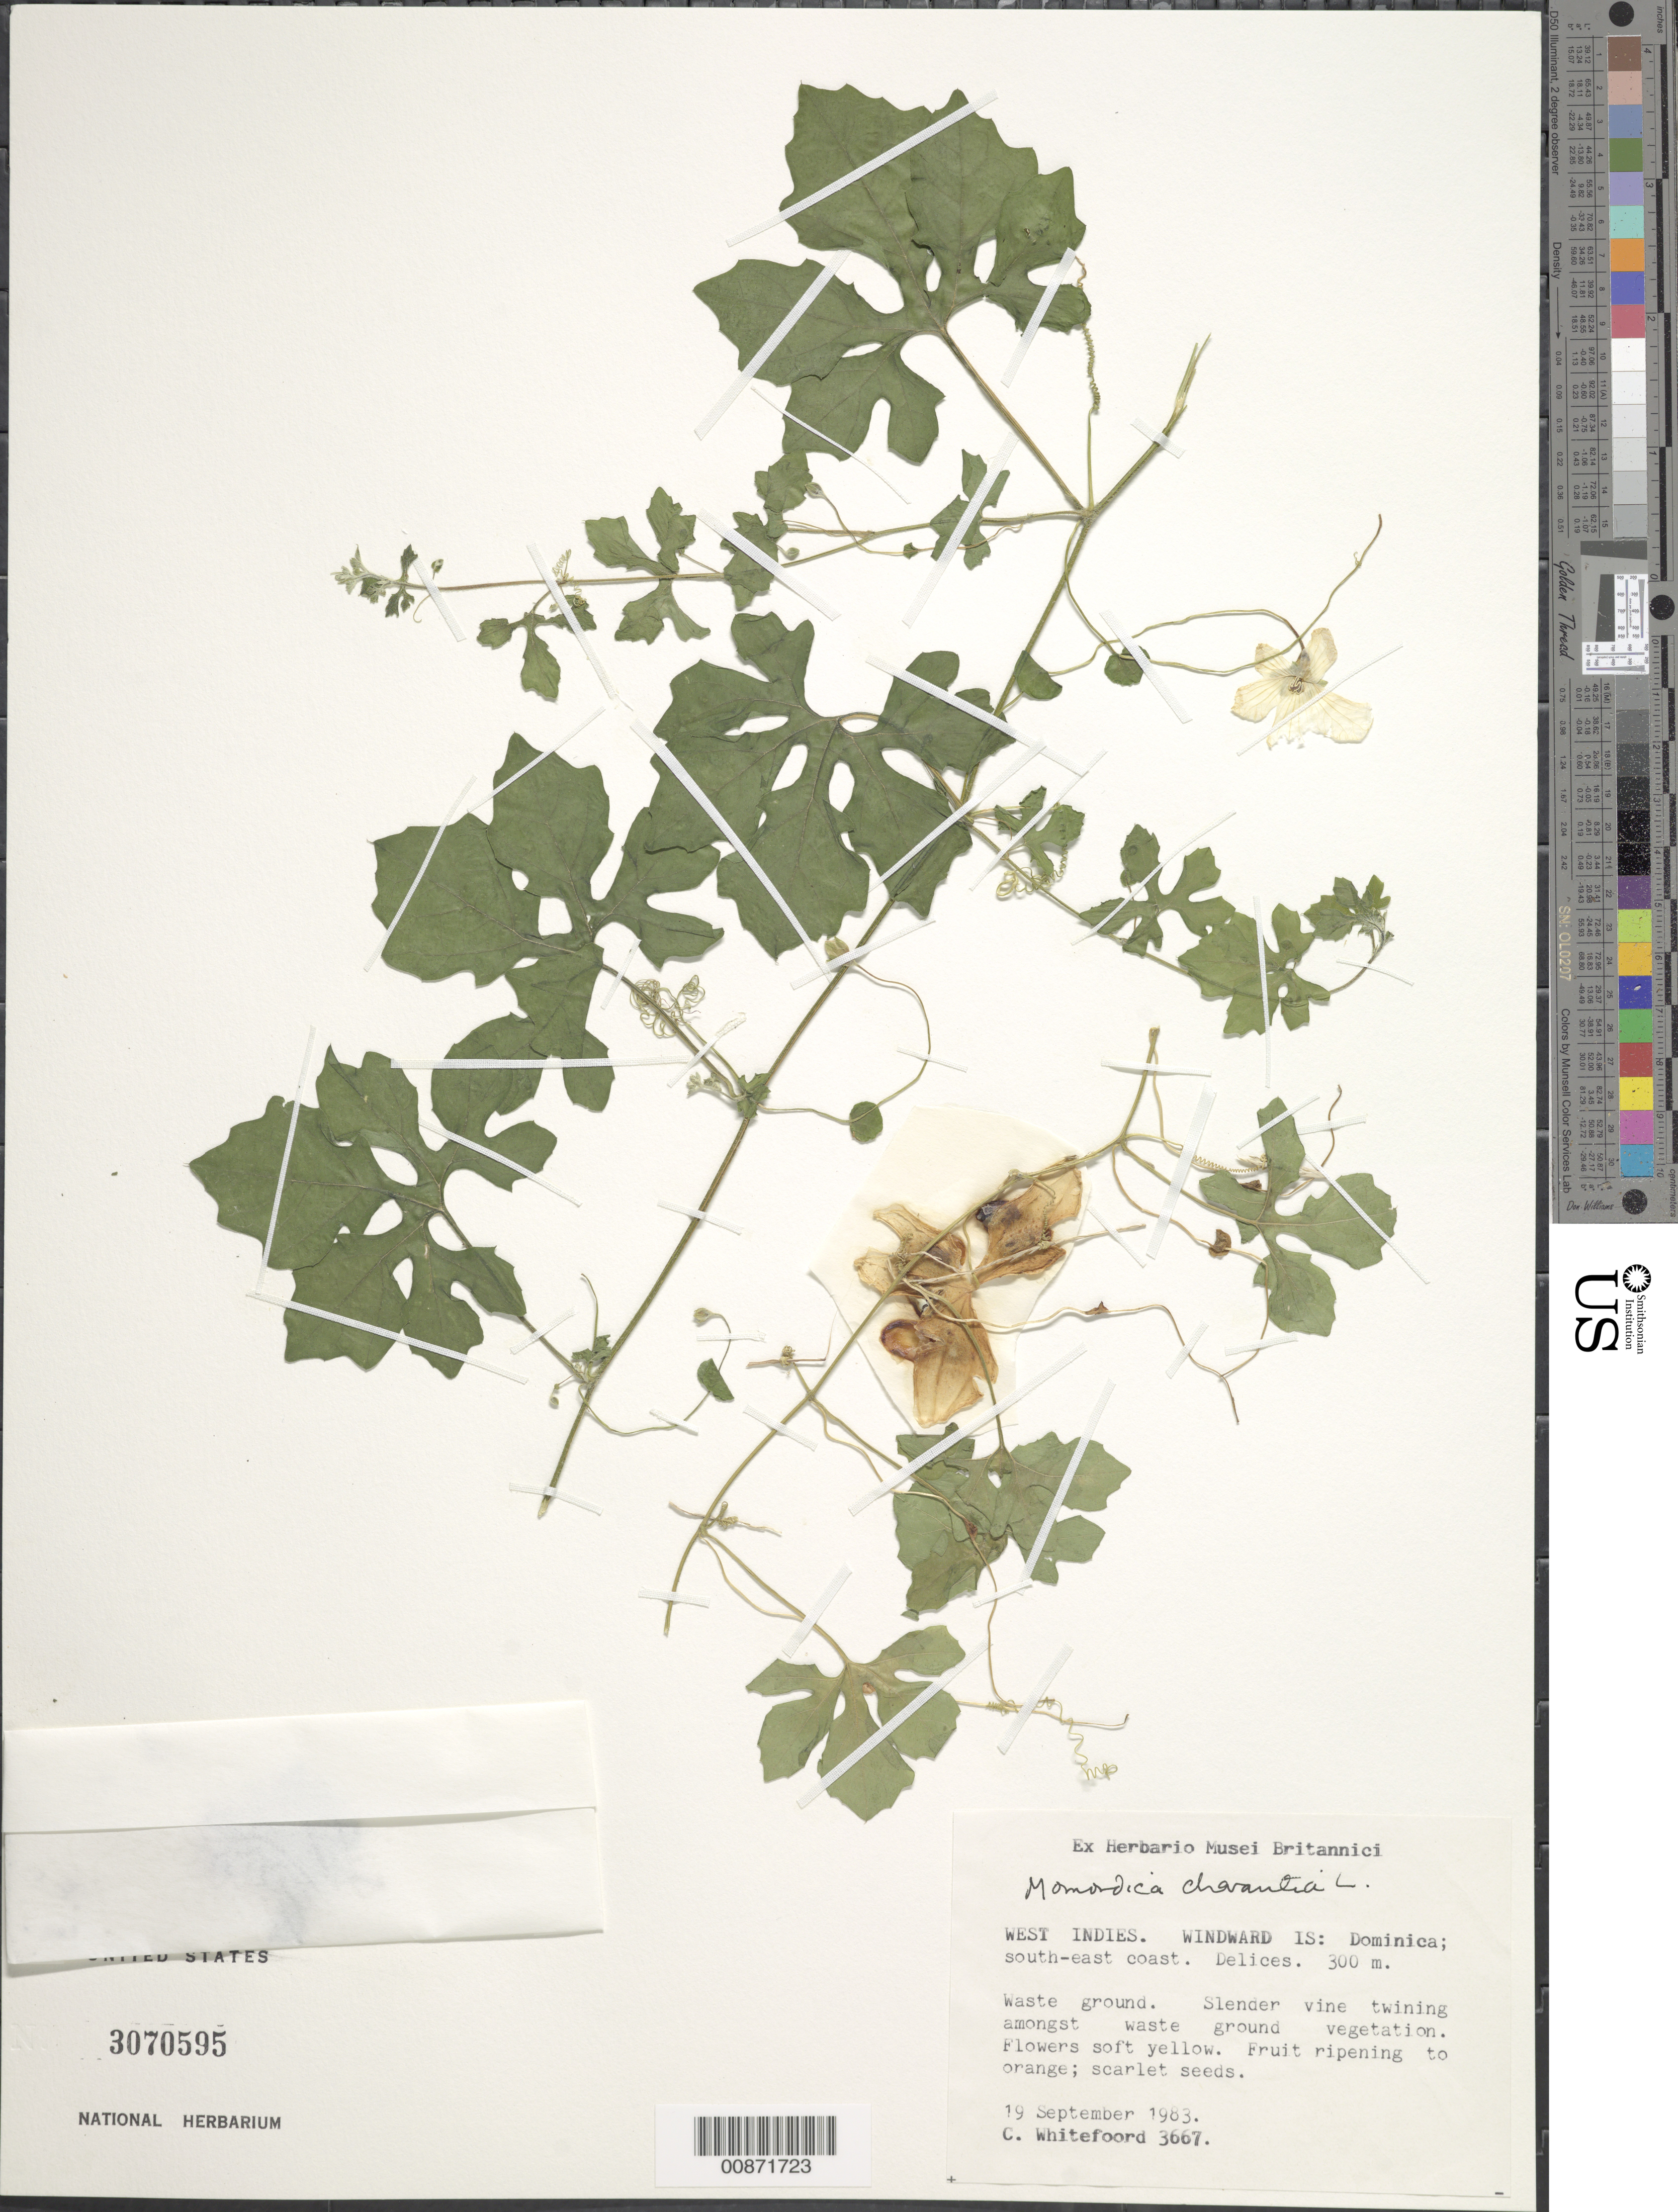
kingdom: Plantae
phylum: Tracheophyta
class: Magnoliopsida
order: Cucurbitales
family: Cucurbitaceae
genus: Momordica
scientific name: Momordica charantia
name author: L.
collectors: C. Whitefoord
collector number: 3667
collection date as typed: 19 Sep 1983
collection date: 1983-09-19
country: Dominica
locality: Southeast coast. Delices.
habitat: Waste ground, twining among vegetation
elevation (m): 300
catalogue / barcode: US 307059